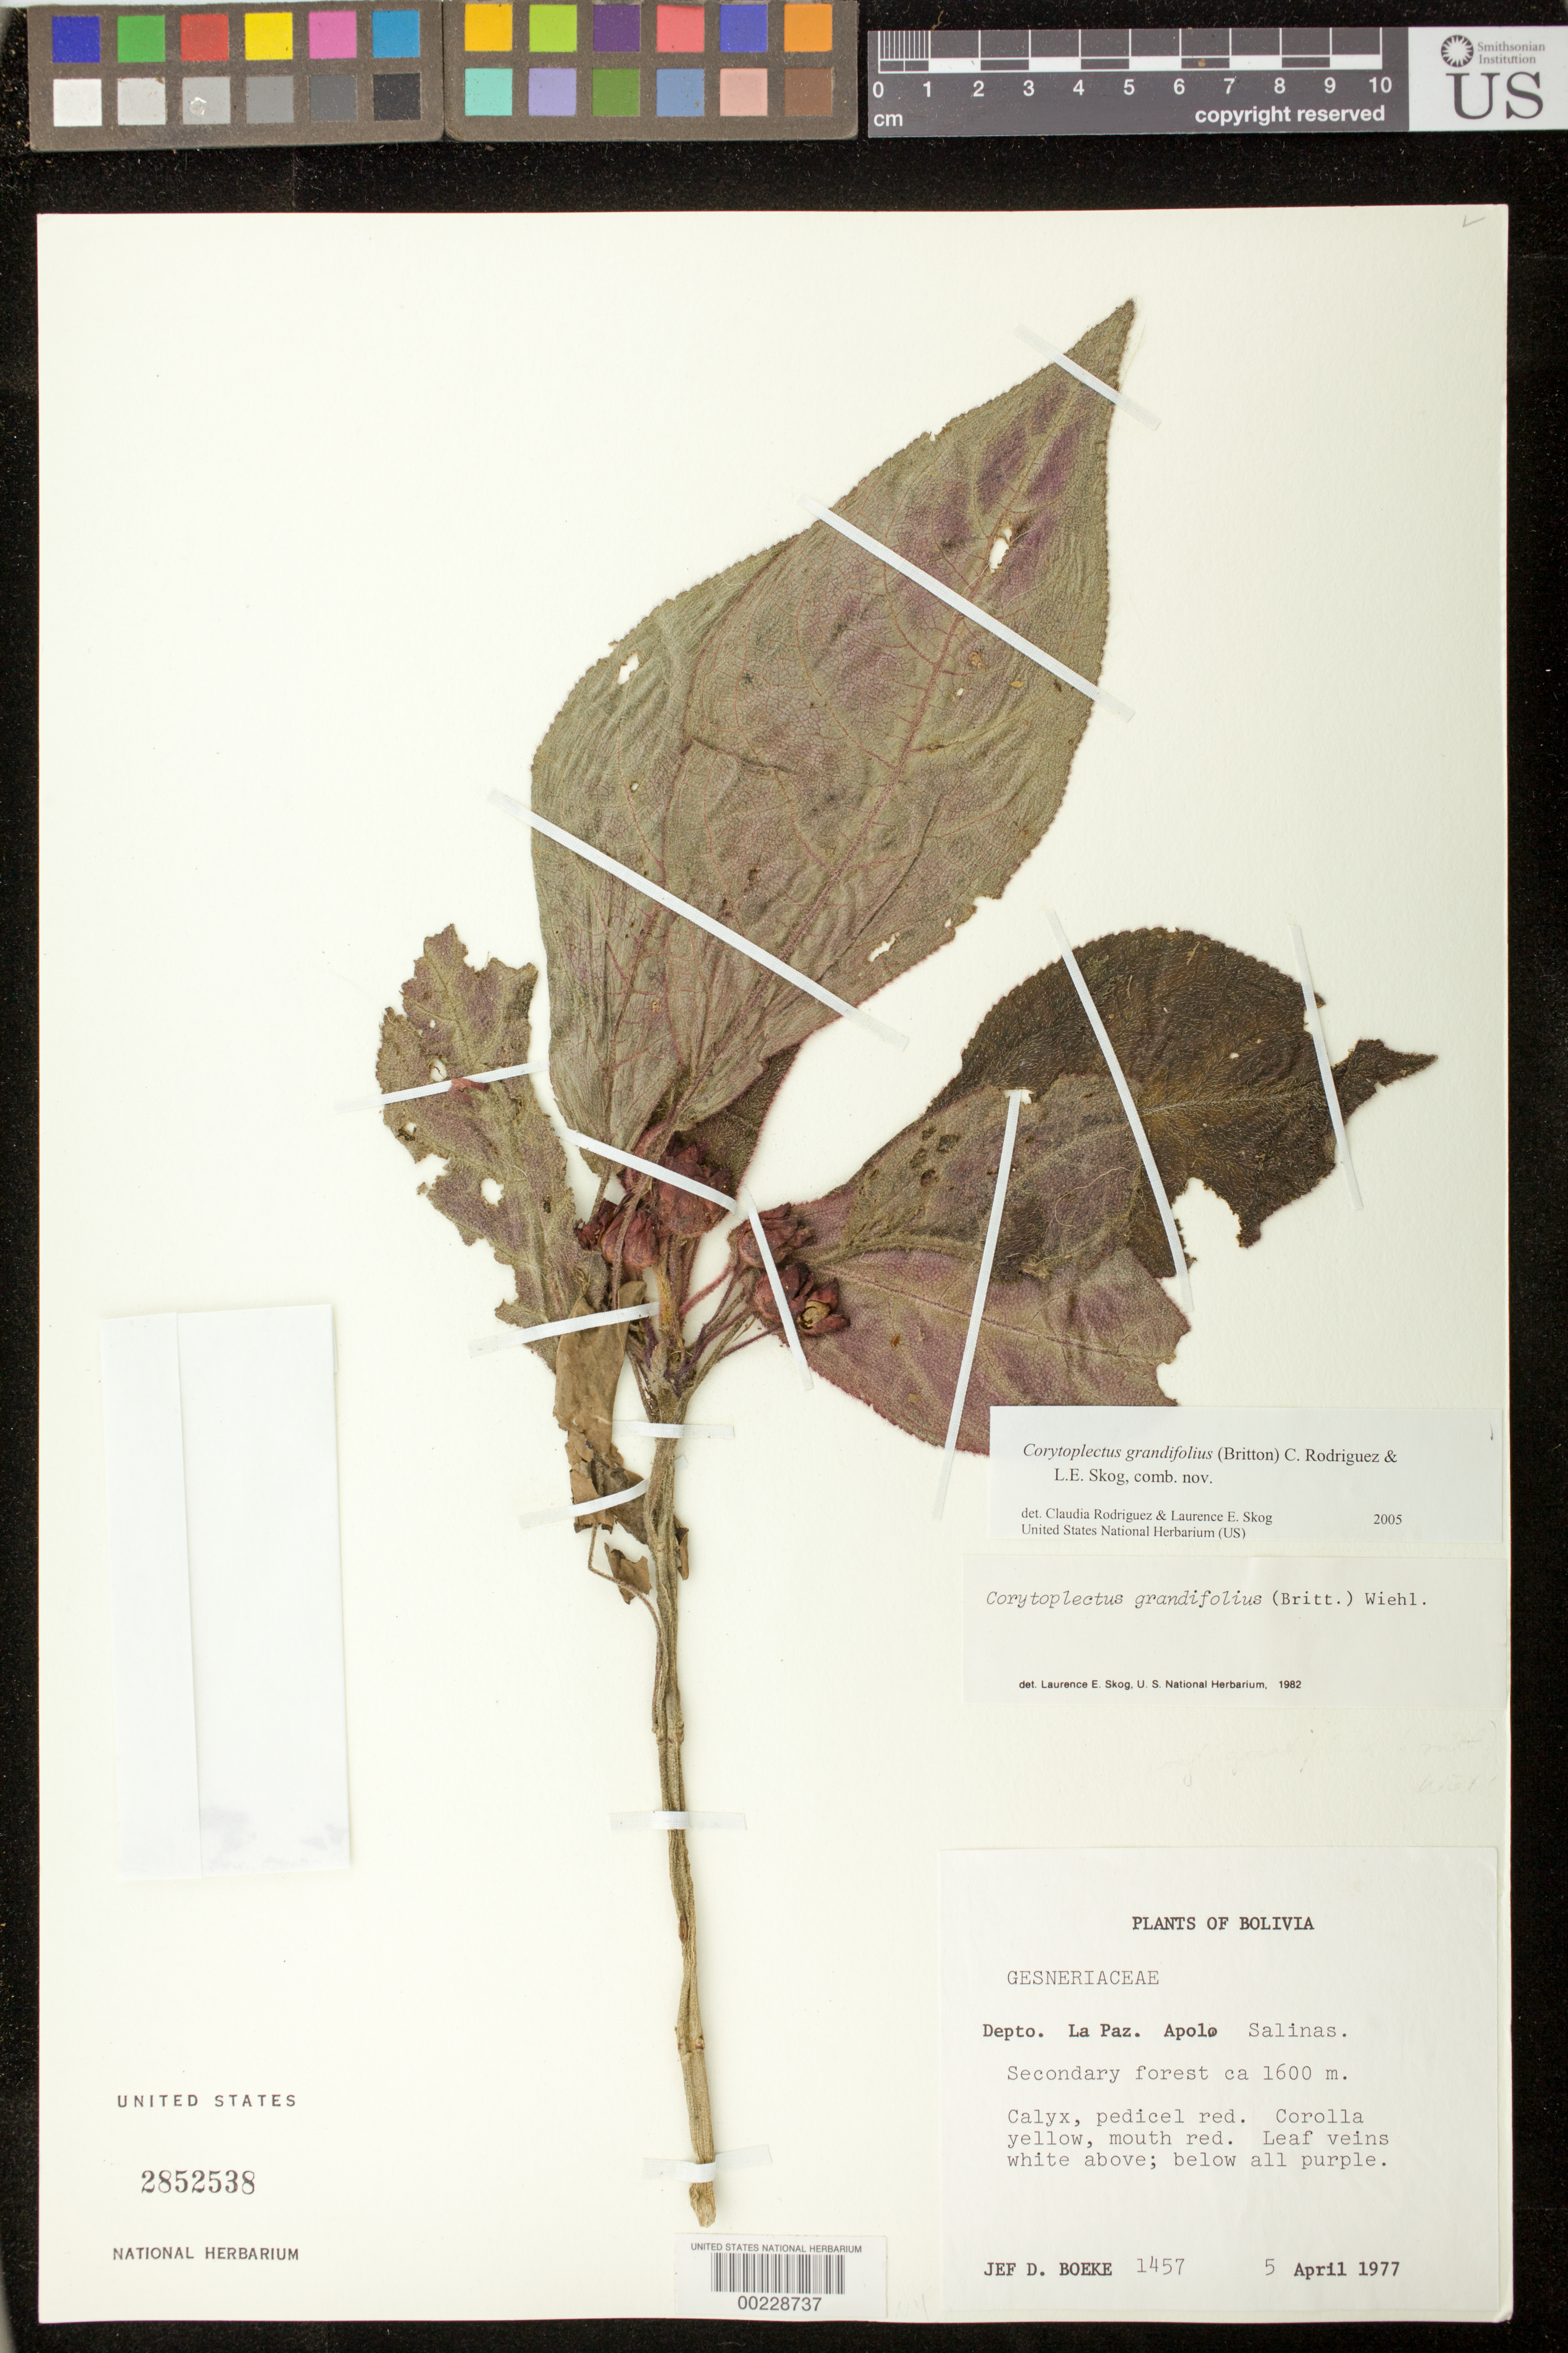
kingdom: Plantae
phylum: Tracheophyta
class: Magnoliopsida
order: Lamiales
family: Gesneriaceae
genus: Corytoplectus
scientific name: Corytoplectus grandifolius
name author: (Britton ex Rusby) Rodr.-Flores & L.E. Skog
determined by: Rodríguez-Flores, C. I.; Skog, L. E.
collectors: J. D. Boeke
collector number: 1457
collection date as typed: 05 Apr 1977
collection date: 1977-04-05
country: Bolivia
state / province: La Paz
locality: Apolo, Salinas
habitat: Secondary forest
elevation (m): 1600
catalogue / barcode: US 2852538